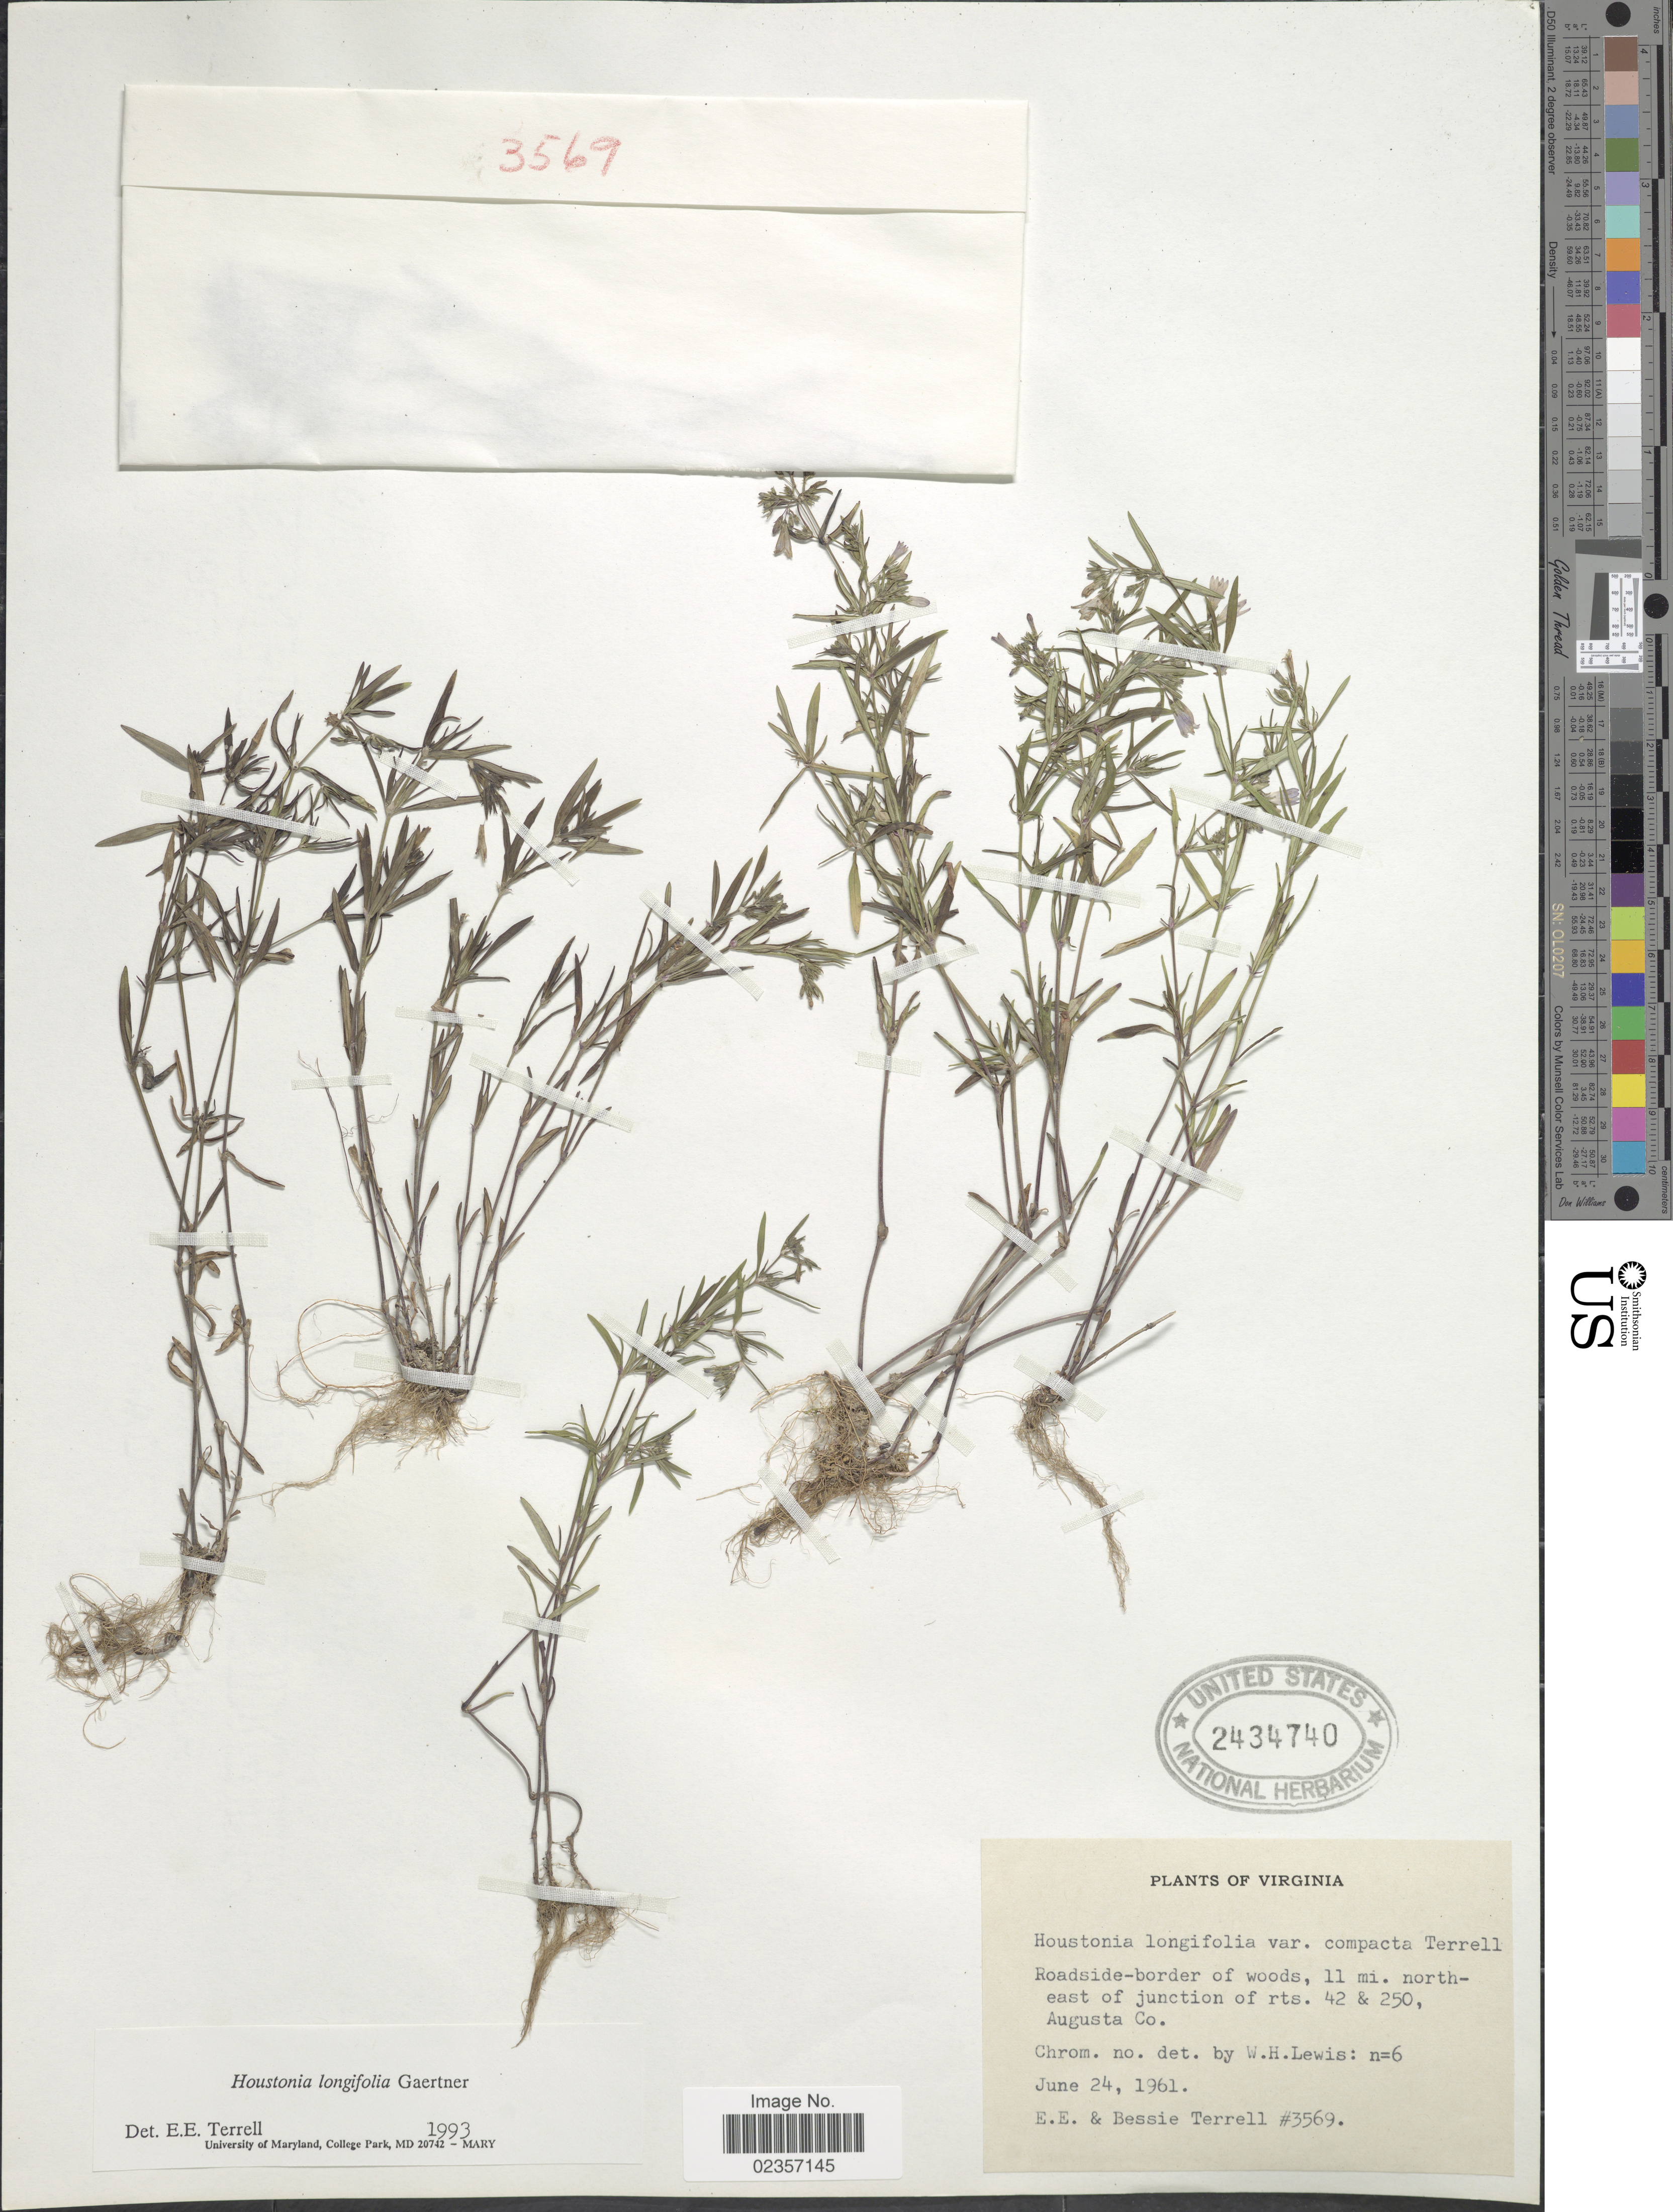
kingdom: Plantae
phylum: Tracheophyta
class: Magnoliopsida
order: Gentianales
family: Rubiaceae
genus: Houstonia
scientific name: Houstonia longifolia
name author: Gaertn.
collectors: E. E. Terrell & B. Terrell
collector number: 3569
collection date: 1961-06-24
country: United States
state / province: Virginia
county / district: Augusta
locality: Roadside-border of woods, 11 mi. north-east of junction of rts. 42 & 250, Augusta Co.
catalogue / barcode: US 2434740